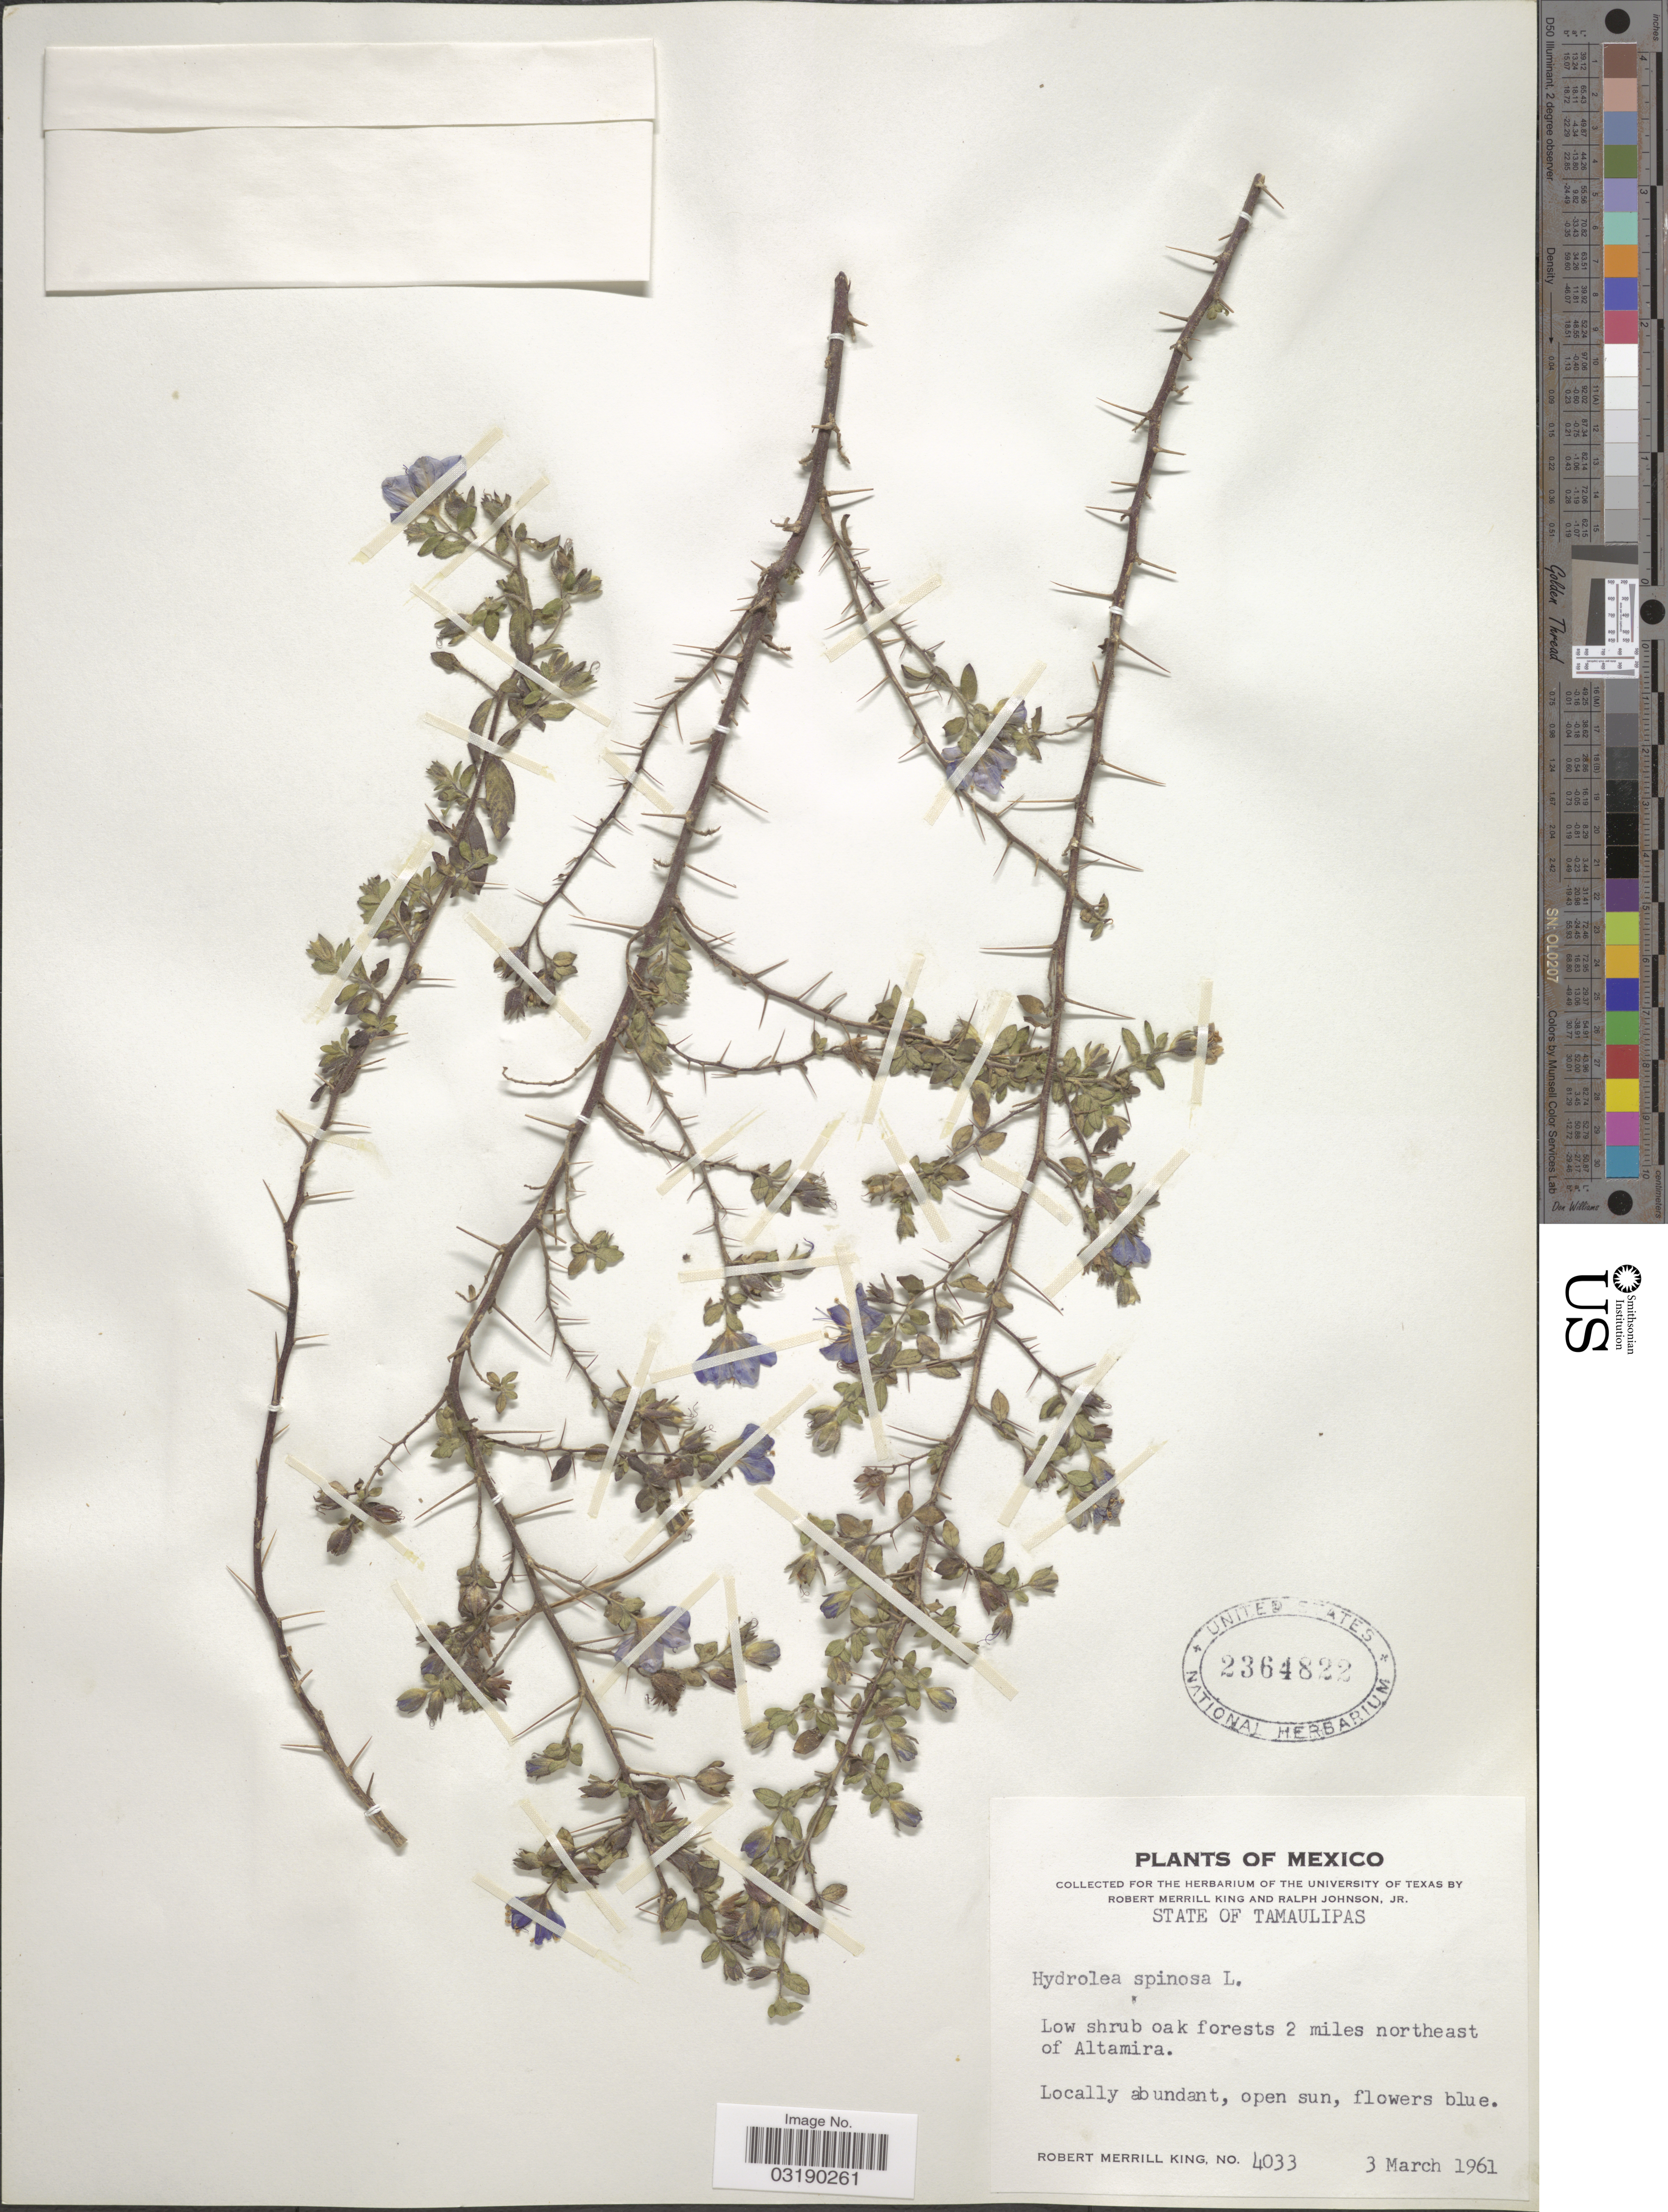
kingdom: Plantae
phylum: Tracheophyta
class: Magnoliopsida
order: Solanales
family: Hydroleaceae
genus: Hydrolea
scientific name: Hydrolea spinosa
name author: L.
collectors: R. M. King & R. Johnson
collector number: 4033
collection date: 1961-03-03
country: Mexico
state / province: Tamaulipas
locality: Low shrubs oak forests 2 miles northeast of Altamira.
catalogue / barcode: US 2364822